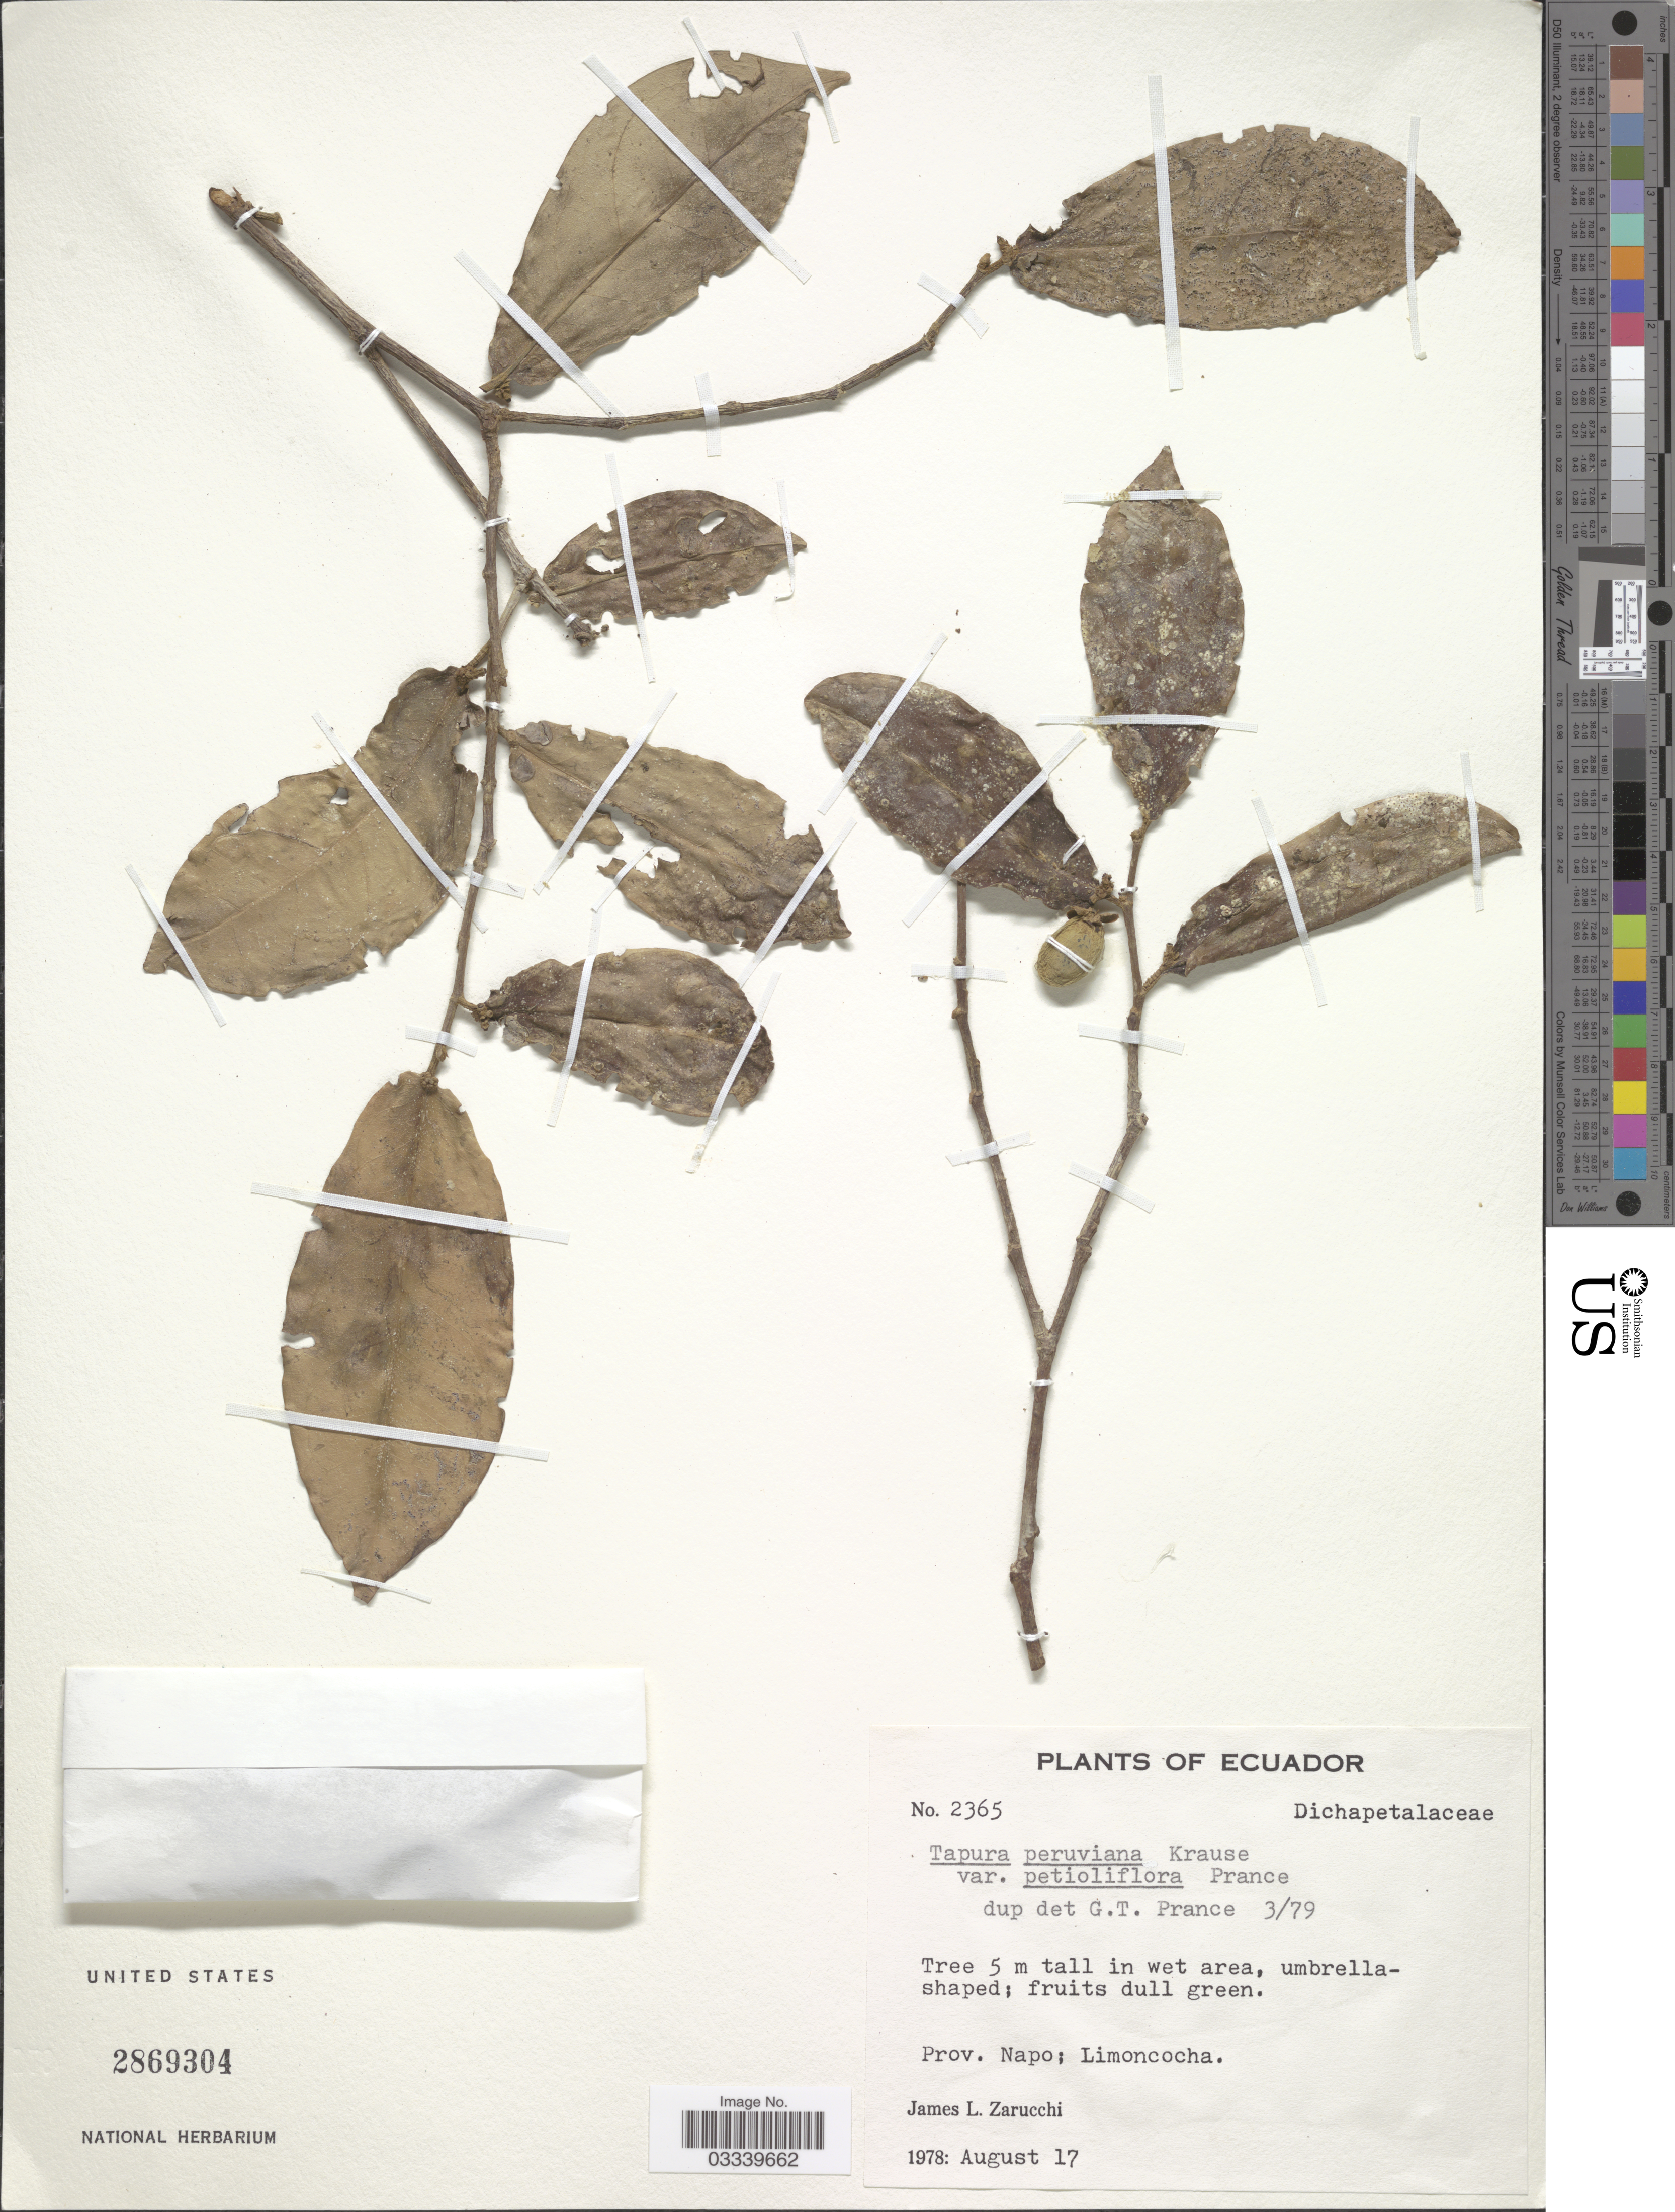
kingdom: Plantae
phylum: Tracheophyta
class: Magnoliopsida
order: Malpighiales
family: Dichapetalaceae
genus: Tapura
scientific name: Tapura peruviana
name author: K. Krause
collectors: J. L. Zarucchi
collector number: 2365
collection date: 1978-08-17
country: Ecuador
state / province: Napo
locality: Limoncocha.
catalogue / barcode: US 2869304